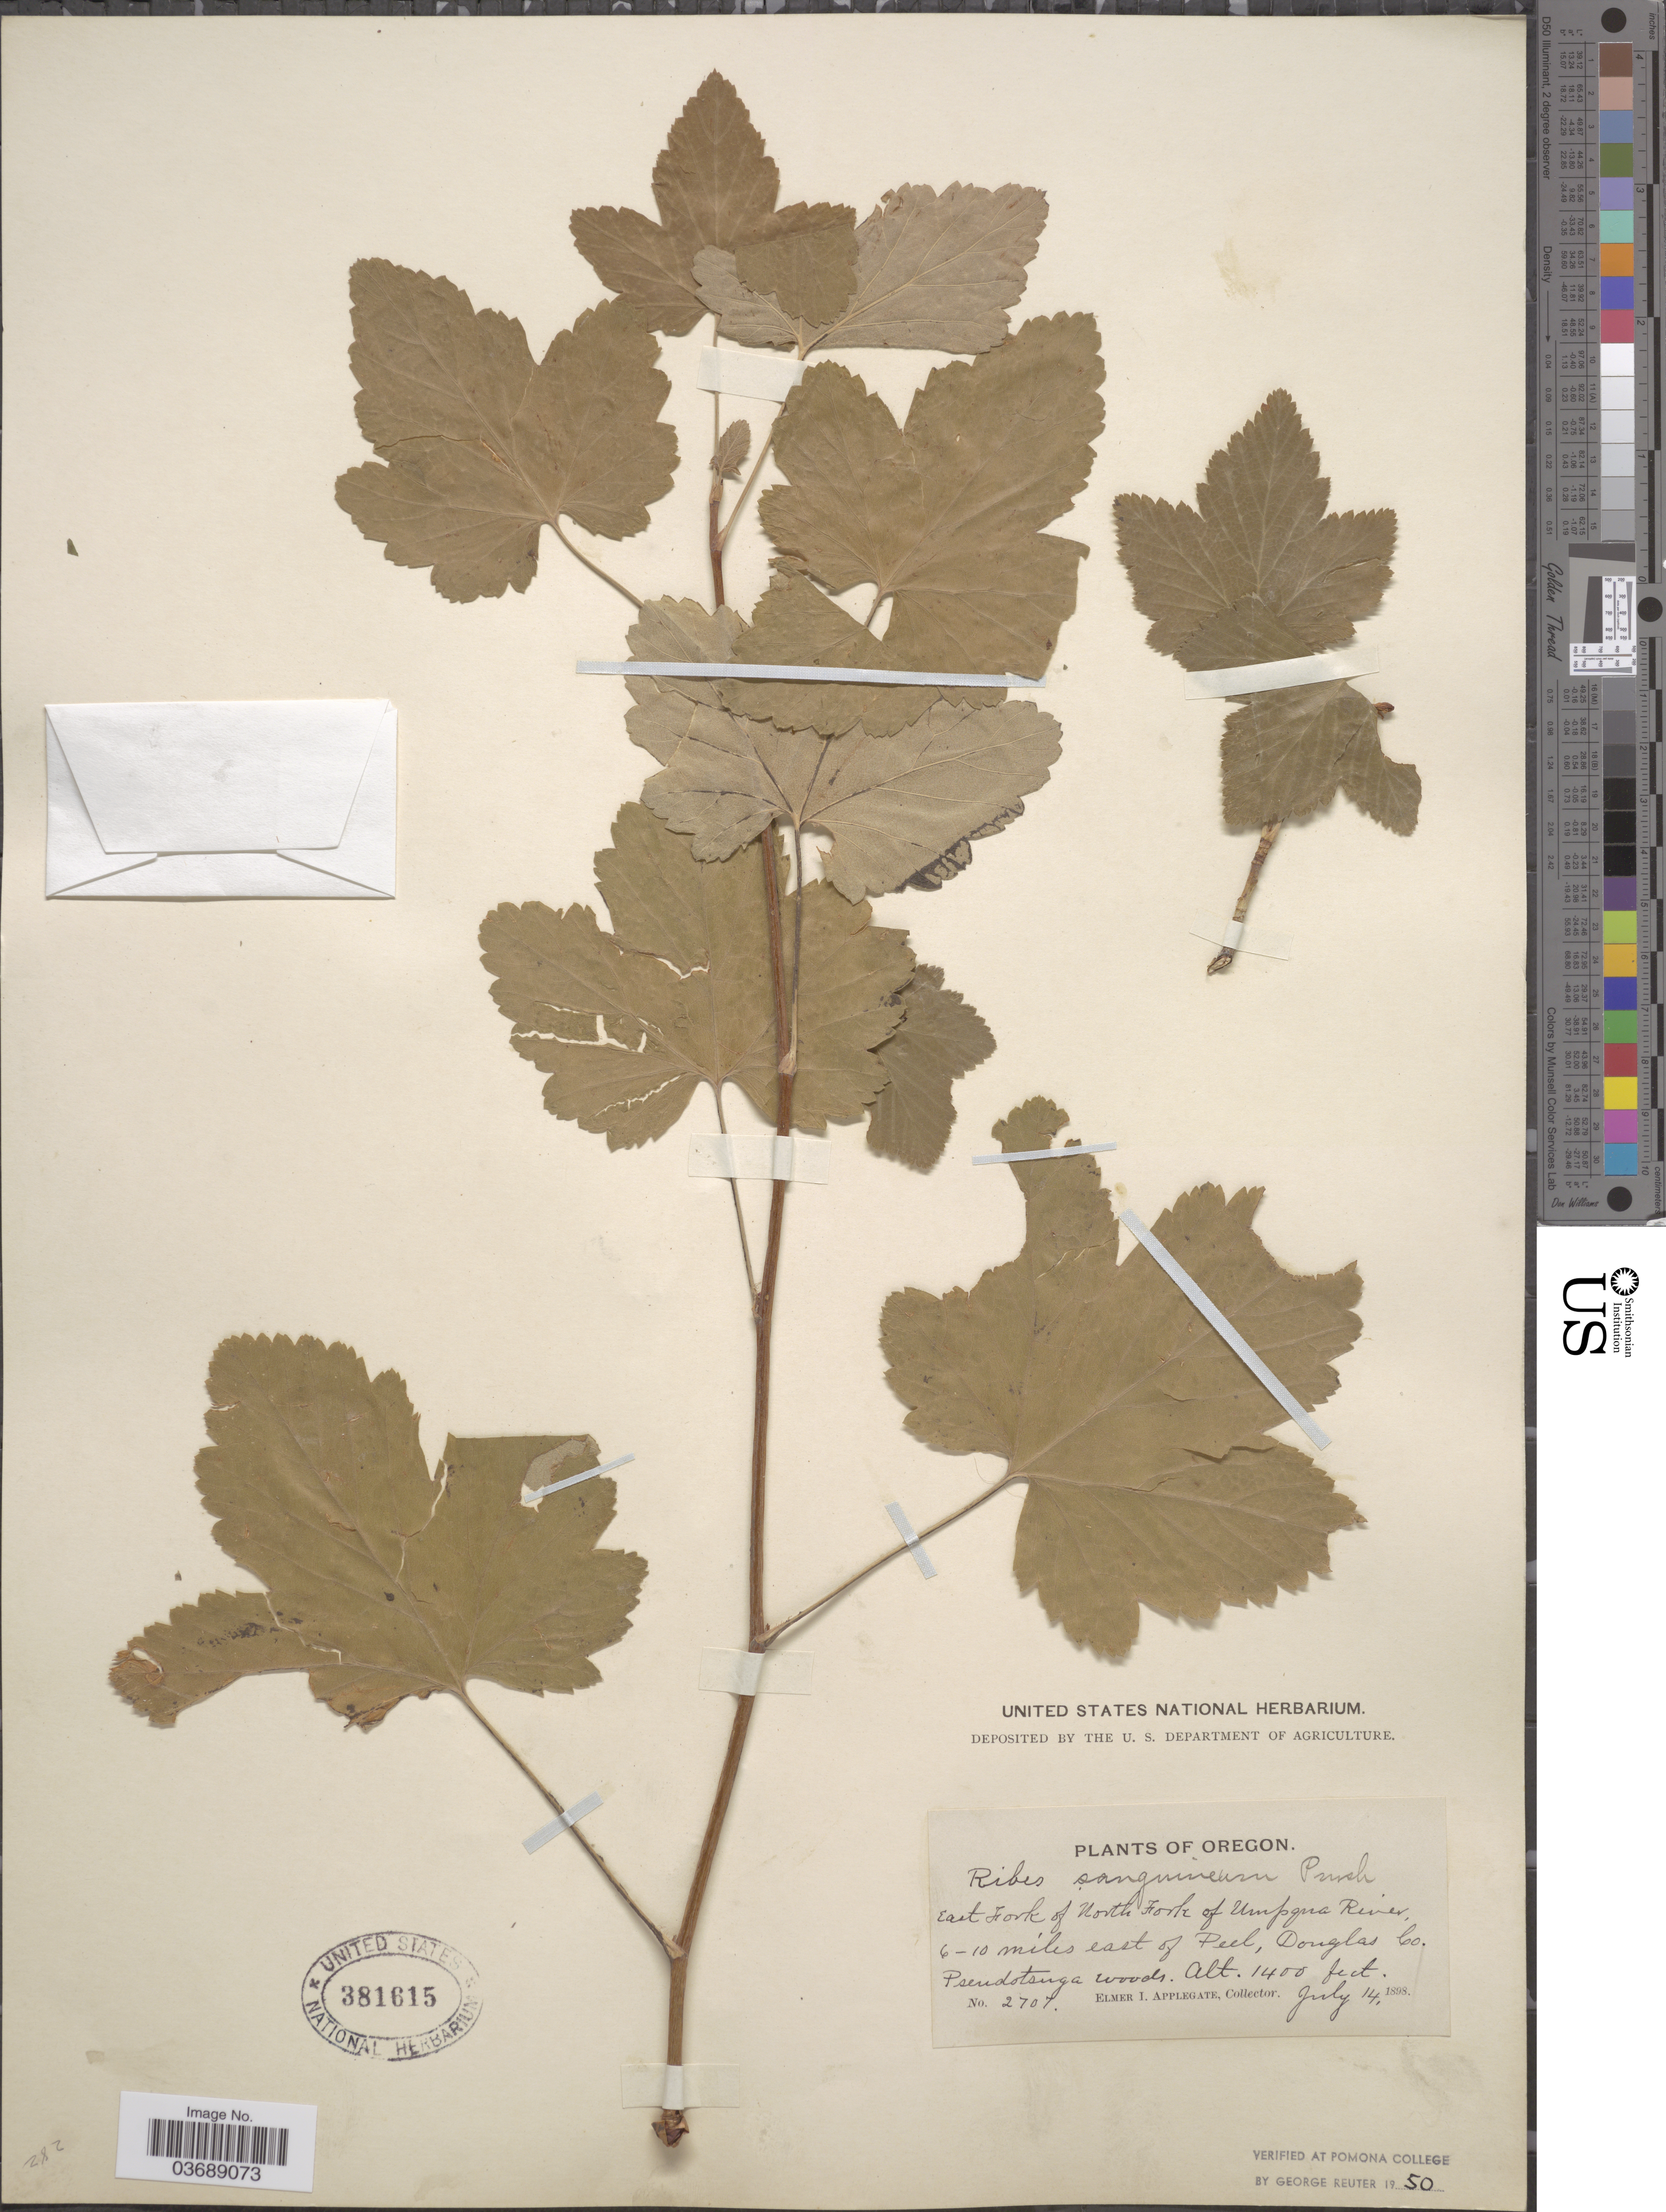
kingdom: Plantae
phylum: Tracheophyta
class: Magnoliopsida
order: Saxifragales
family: Grossulariaceae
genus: Ribes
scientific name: Ribes sanguineum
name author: Pursh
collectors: E. I. Applegate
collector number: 2707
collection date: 1898-07-14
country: United States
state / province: Oregon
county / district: Douglas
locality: East Fork of North Fork of Umpqua River, 6-10 miles east of Peel, Douglas Co.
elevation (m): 427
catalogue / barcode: US 381615